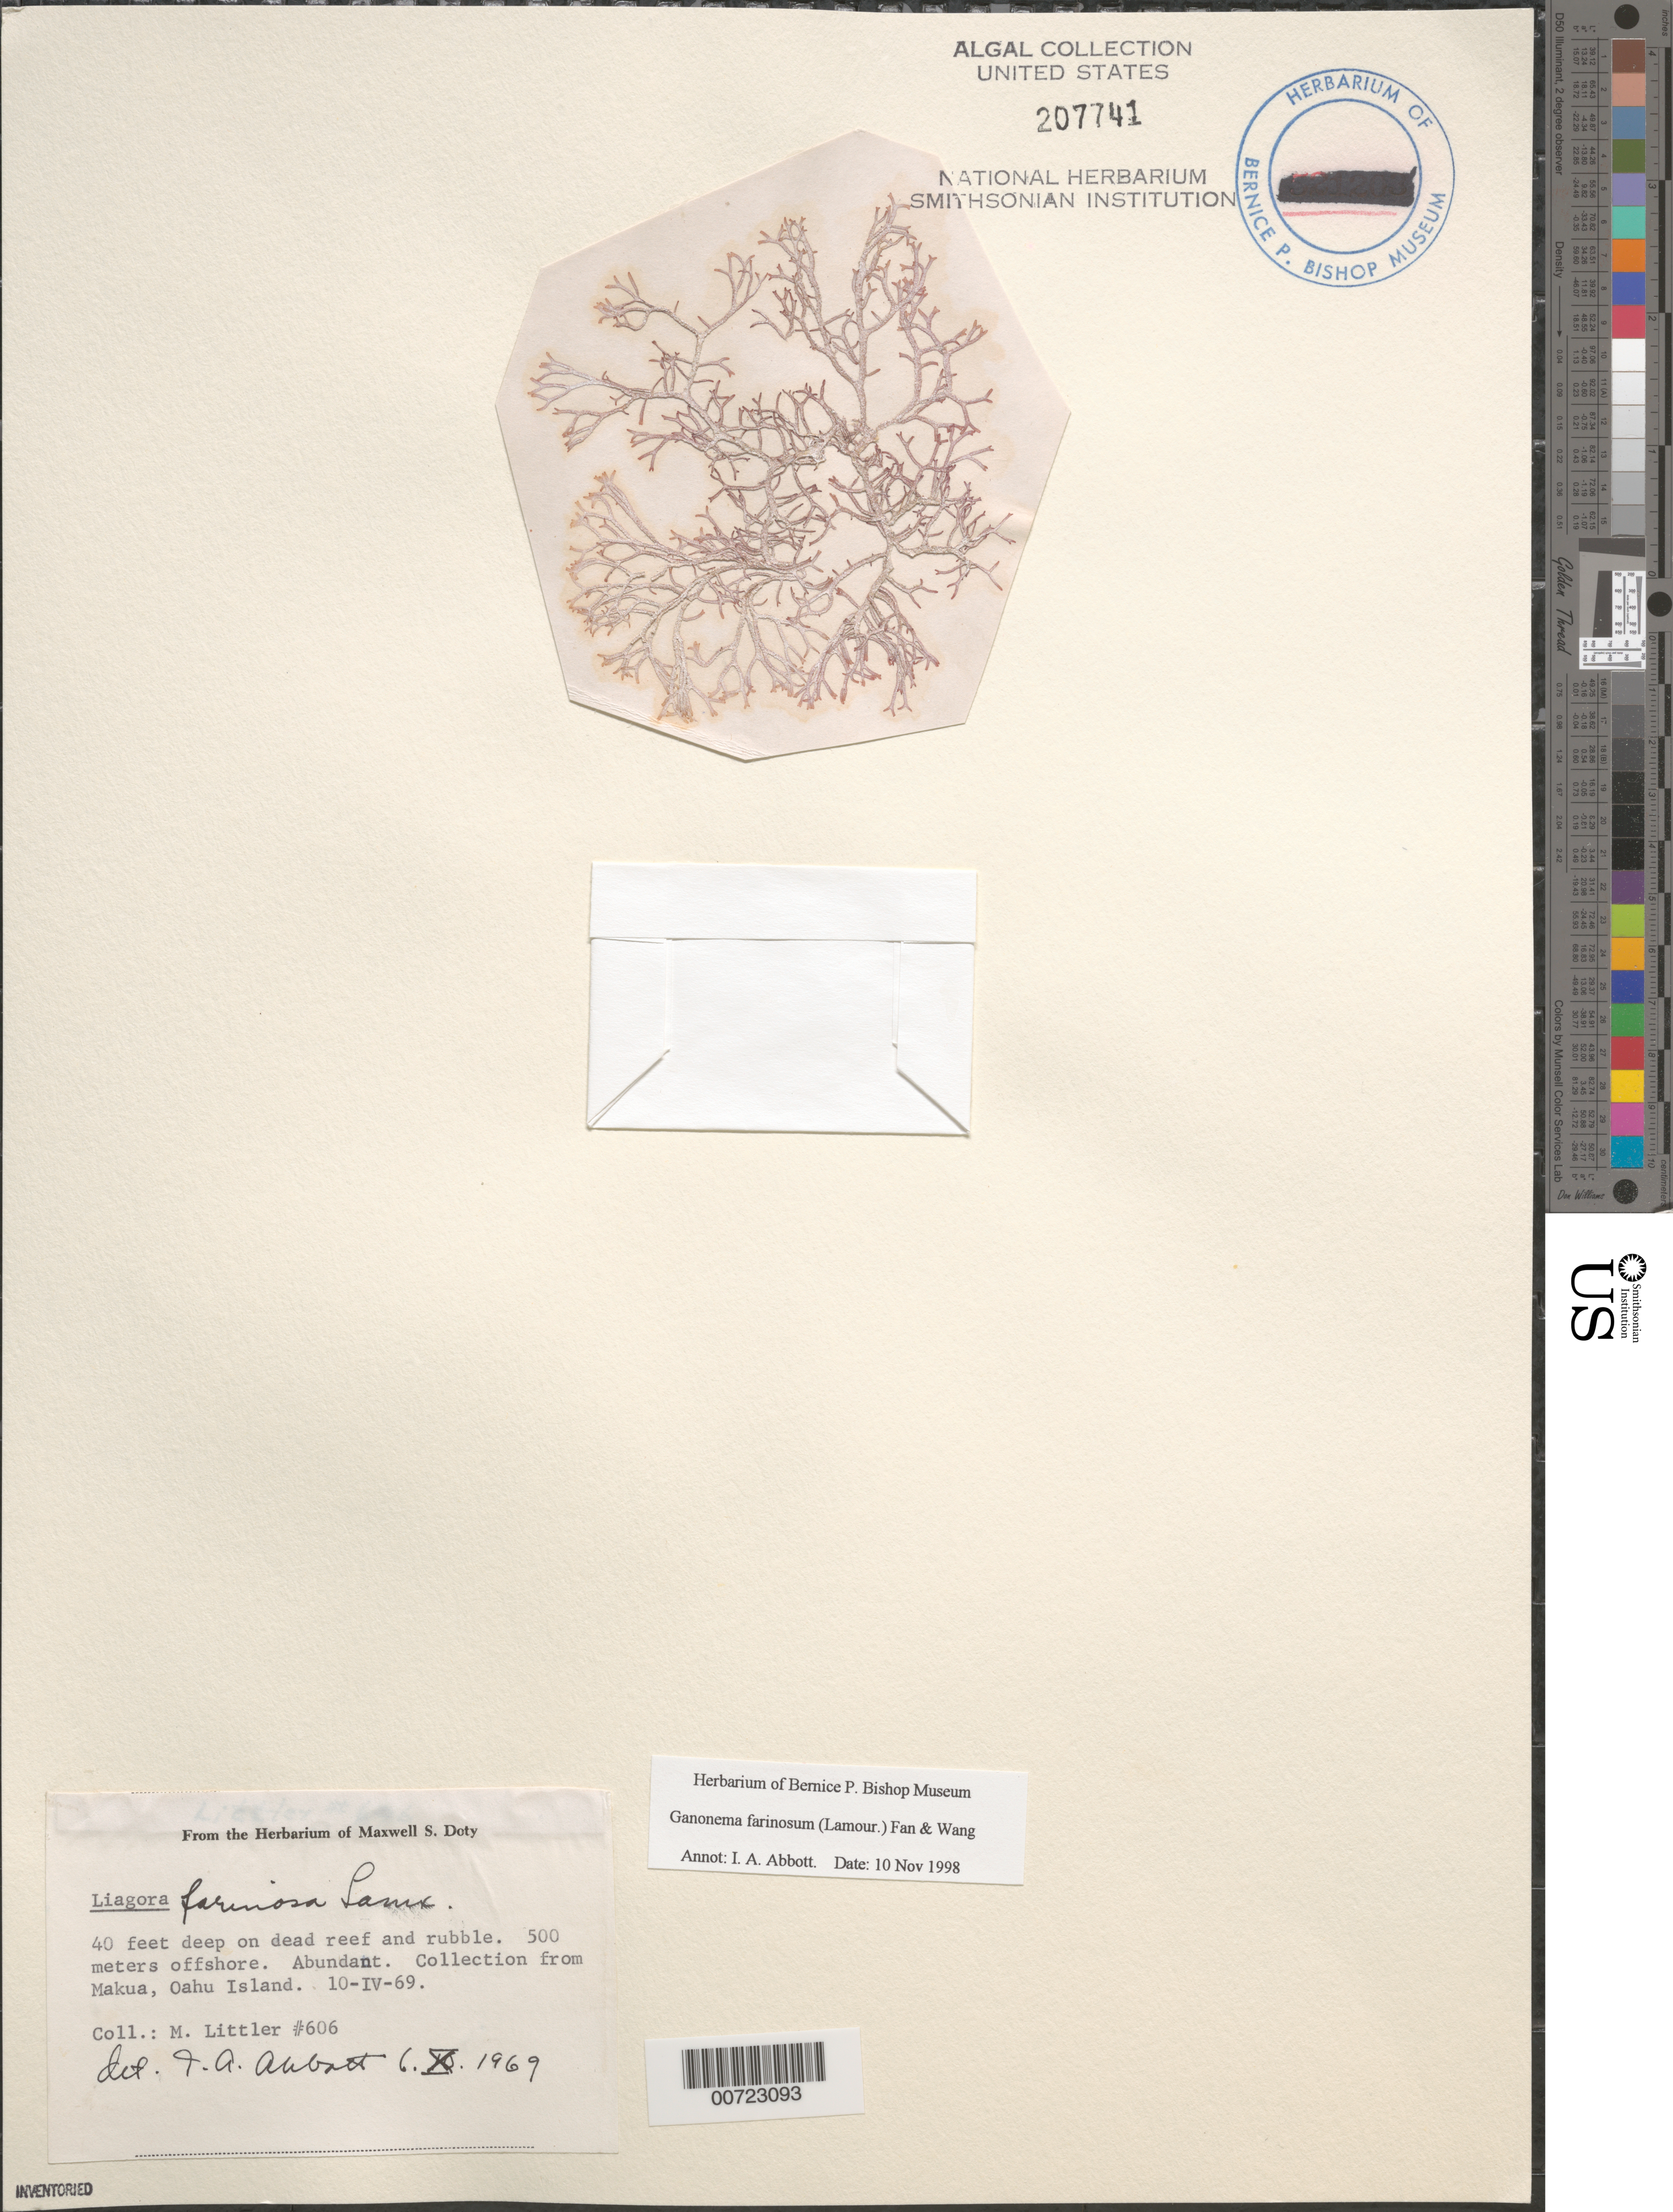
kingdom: Plantae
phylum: Rhodophyta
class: Florideophyceae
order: Nemaliales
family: Liagoraceae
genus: Ganonema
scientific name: Ganonema farinosum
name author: (J.V.Lamouroux) K.C. Fan & Yung C. Wang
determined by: Abbott, Isabella A.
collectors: M. M. Littler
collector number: ML 606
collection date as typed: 10 Apr 1969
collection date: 1969-04-10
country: United States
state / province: Hawaii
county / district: Honolulu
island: Oahu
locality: Makua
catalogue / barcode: US 207741